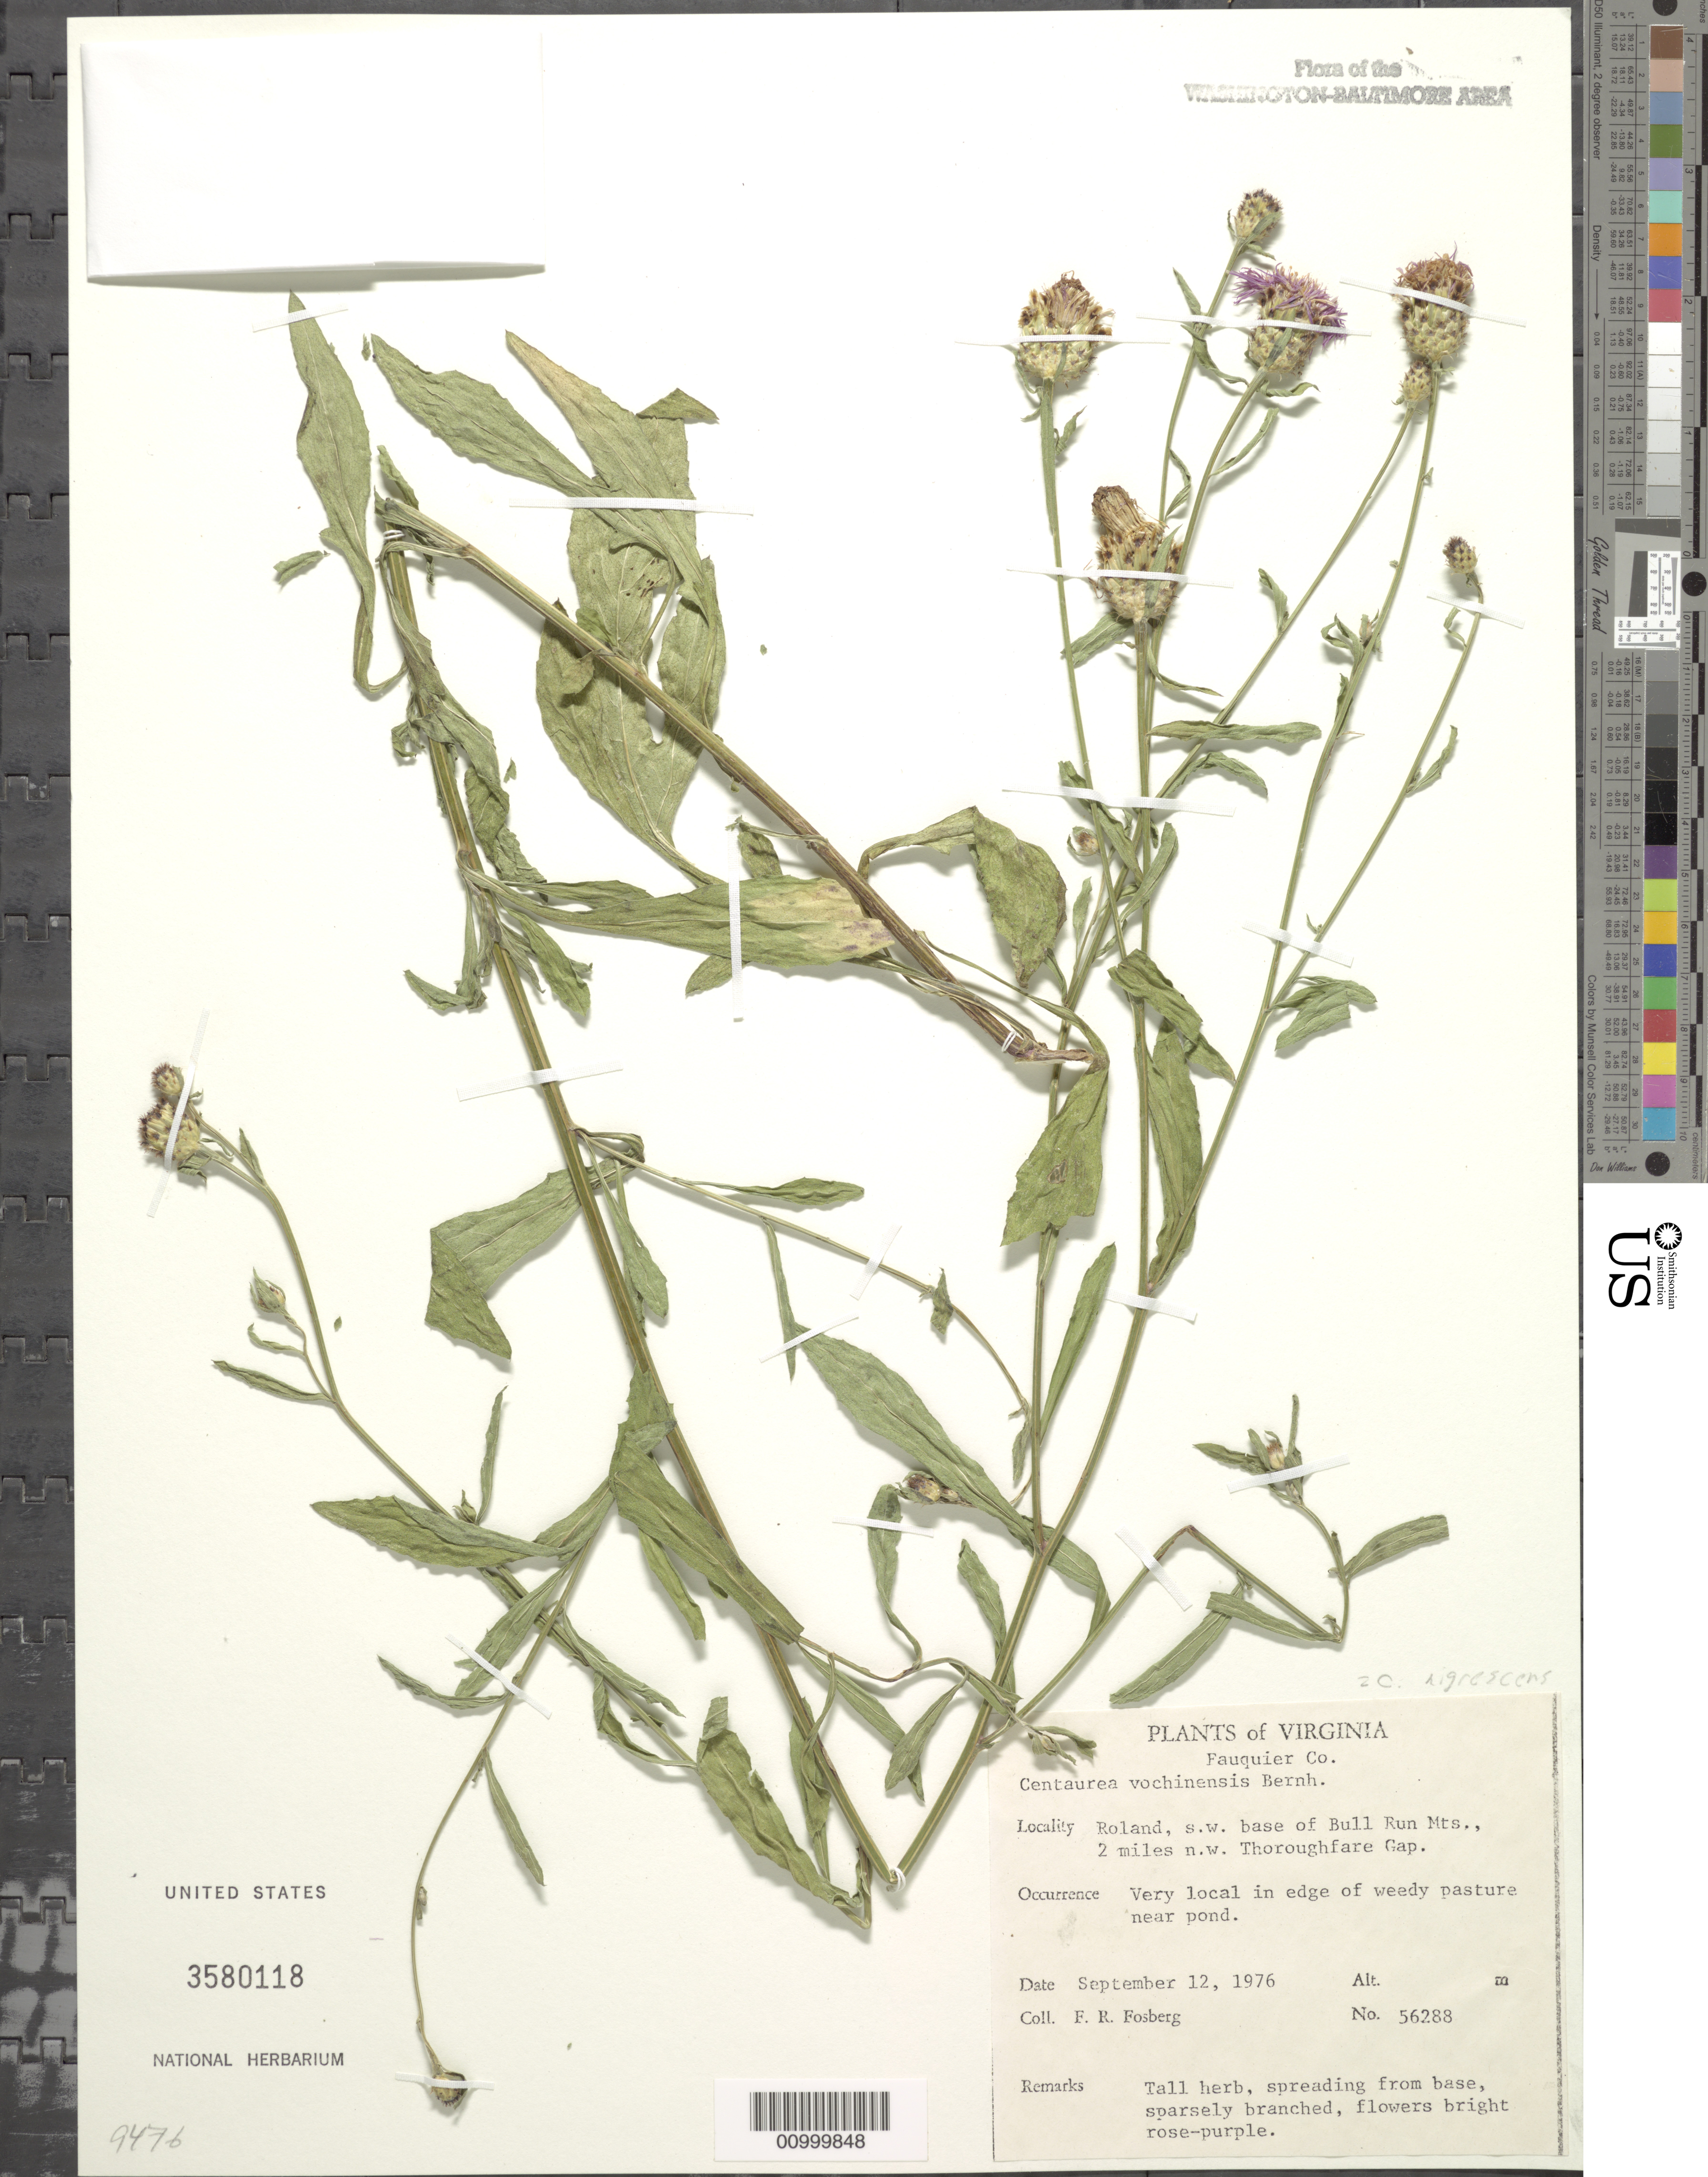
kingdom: Plantae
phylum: Tracheophyta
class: Magnoliopsida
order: Asterales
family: Asteraceae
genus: Centaurea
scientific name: Centaurea nigrescens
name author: L.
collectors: F. R. Fosberg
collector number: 56288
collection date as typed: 12 September 1976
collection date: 1976-09-12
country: United States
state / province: Virginia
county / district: Fauquier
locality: Roland, s.w. base of Bull Run Mts., 2 miles n.w. Thoroughfare Gap.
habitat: edge of weedy pasture near pond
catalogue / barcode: US 3580118